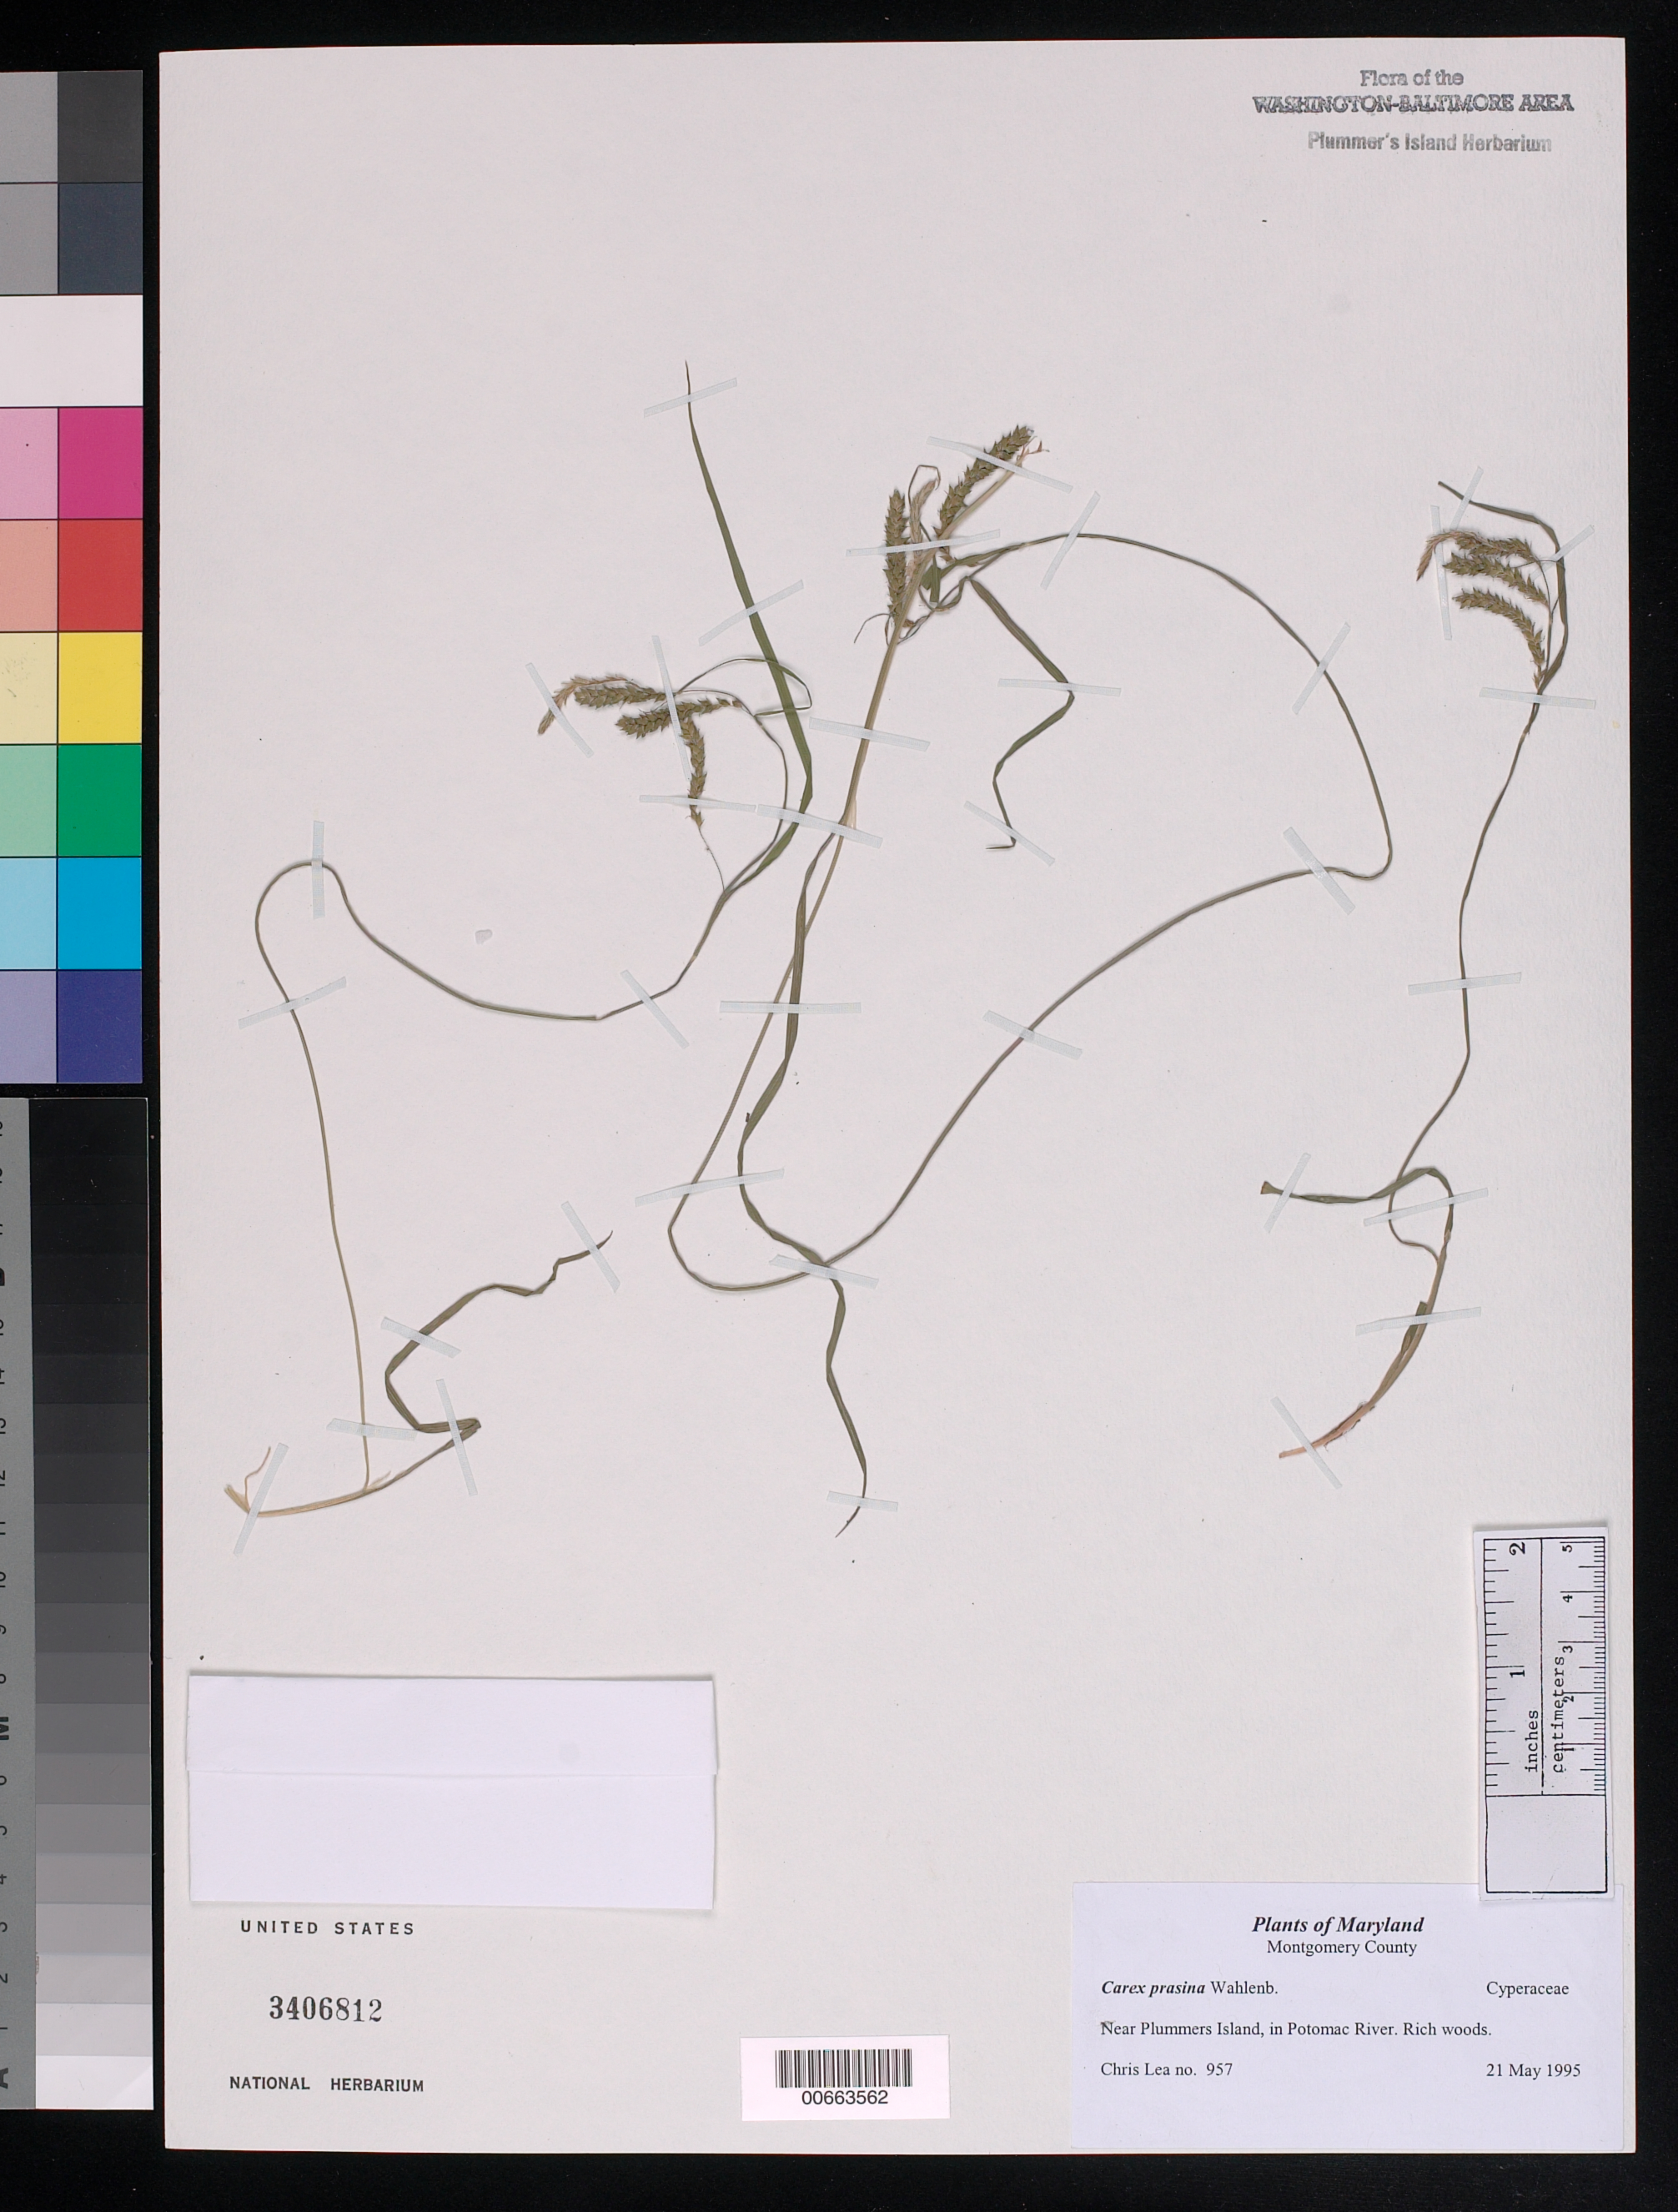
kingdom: Plantae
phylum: Tracheophyta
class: Liliopsida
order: Poales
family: Cyperaceae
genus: Carex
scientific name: Carex prasina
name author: Wahlenb.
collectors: C. Lea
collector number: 957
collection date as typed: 21 May 1995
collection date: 1995-05-21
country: United States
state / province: Maryland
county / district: Montgomery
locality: Near Plummers Island, in Potomac River. Plummers Island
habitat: Rich woods.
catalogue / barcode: US 3406812